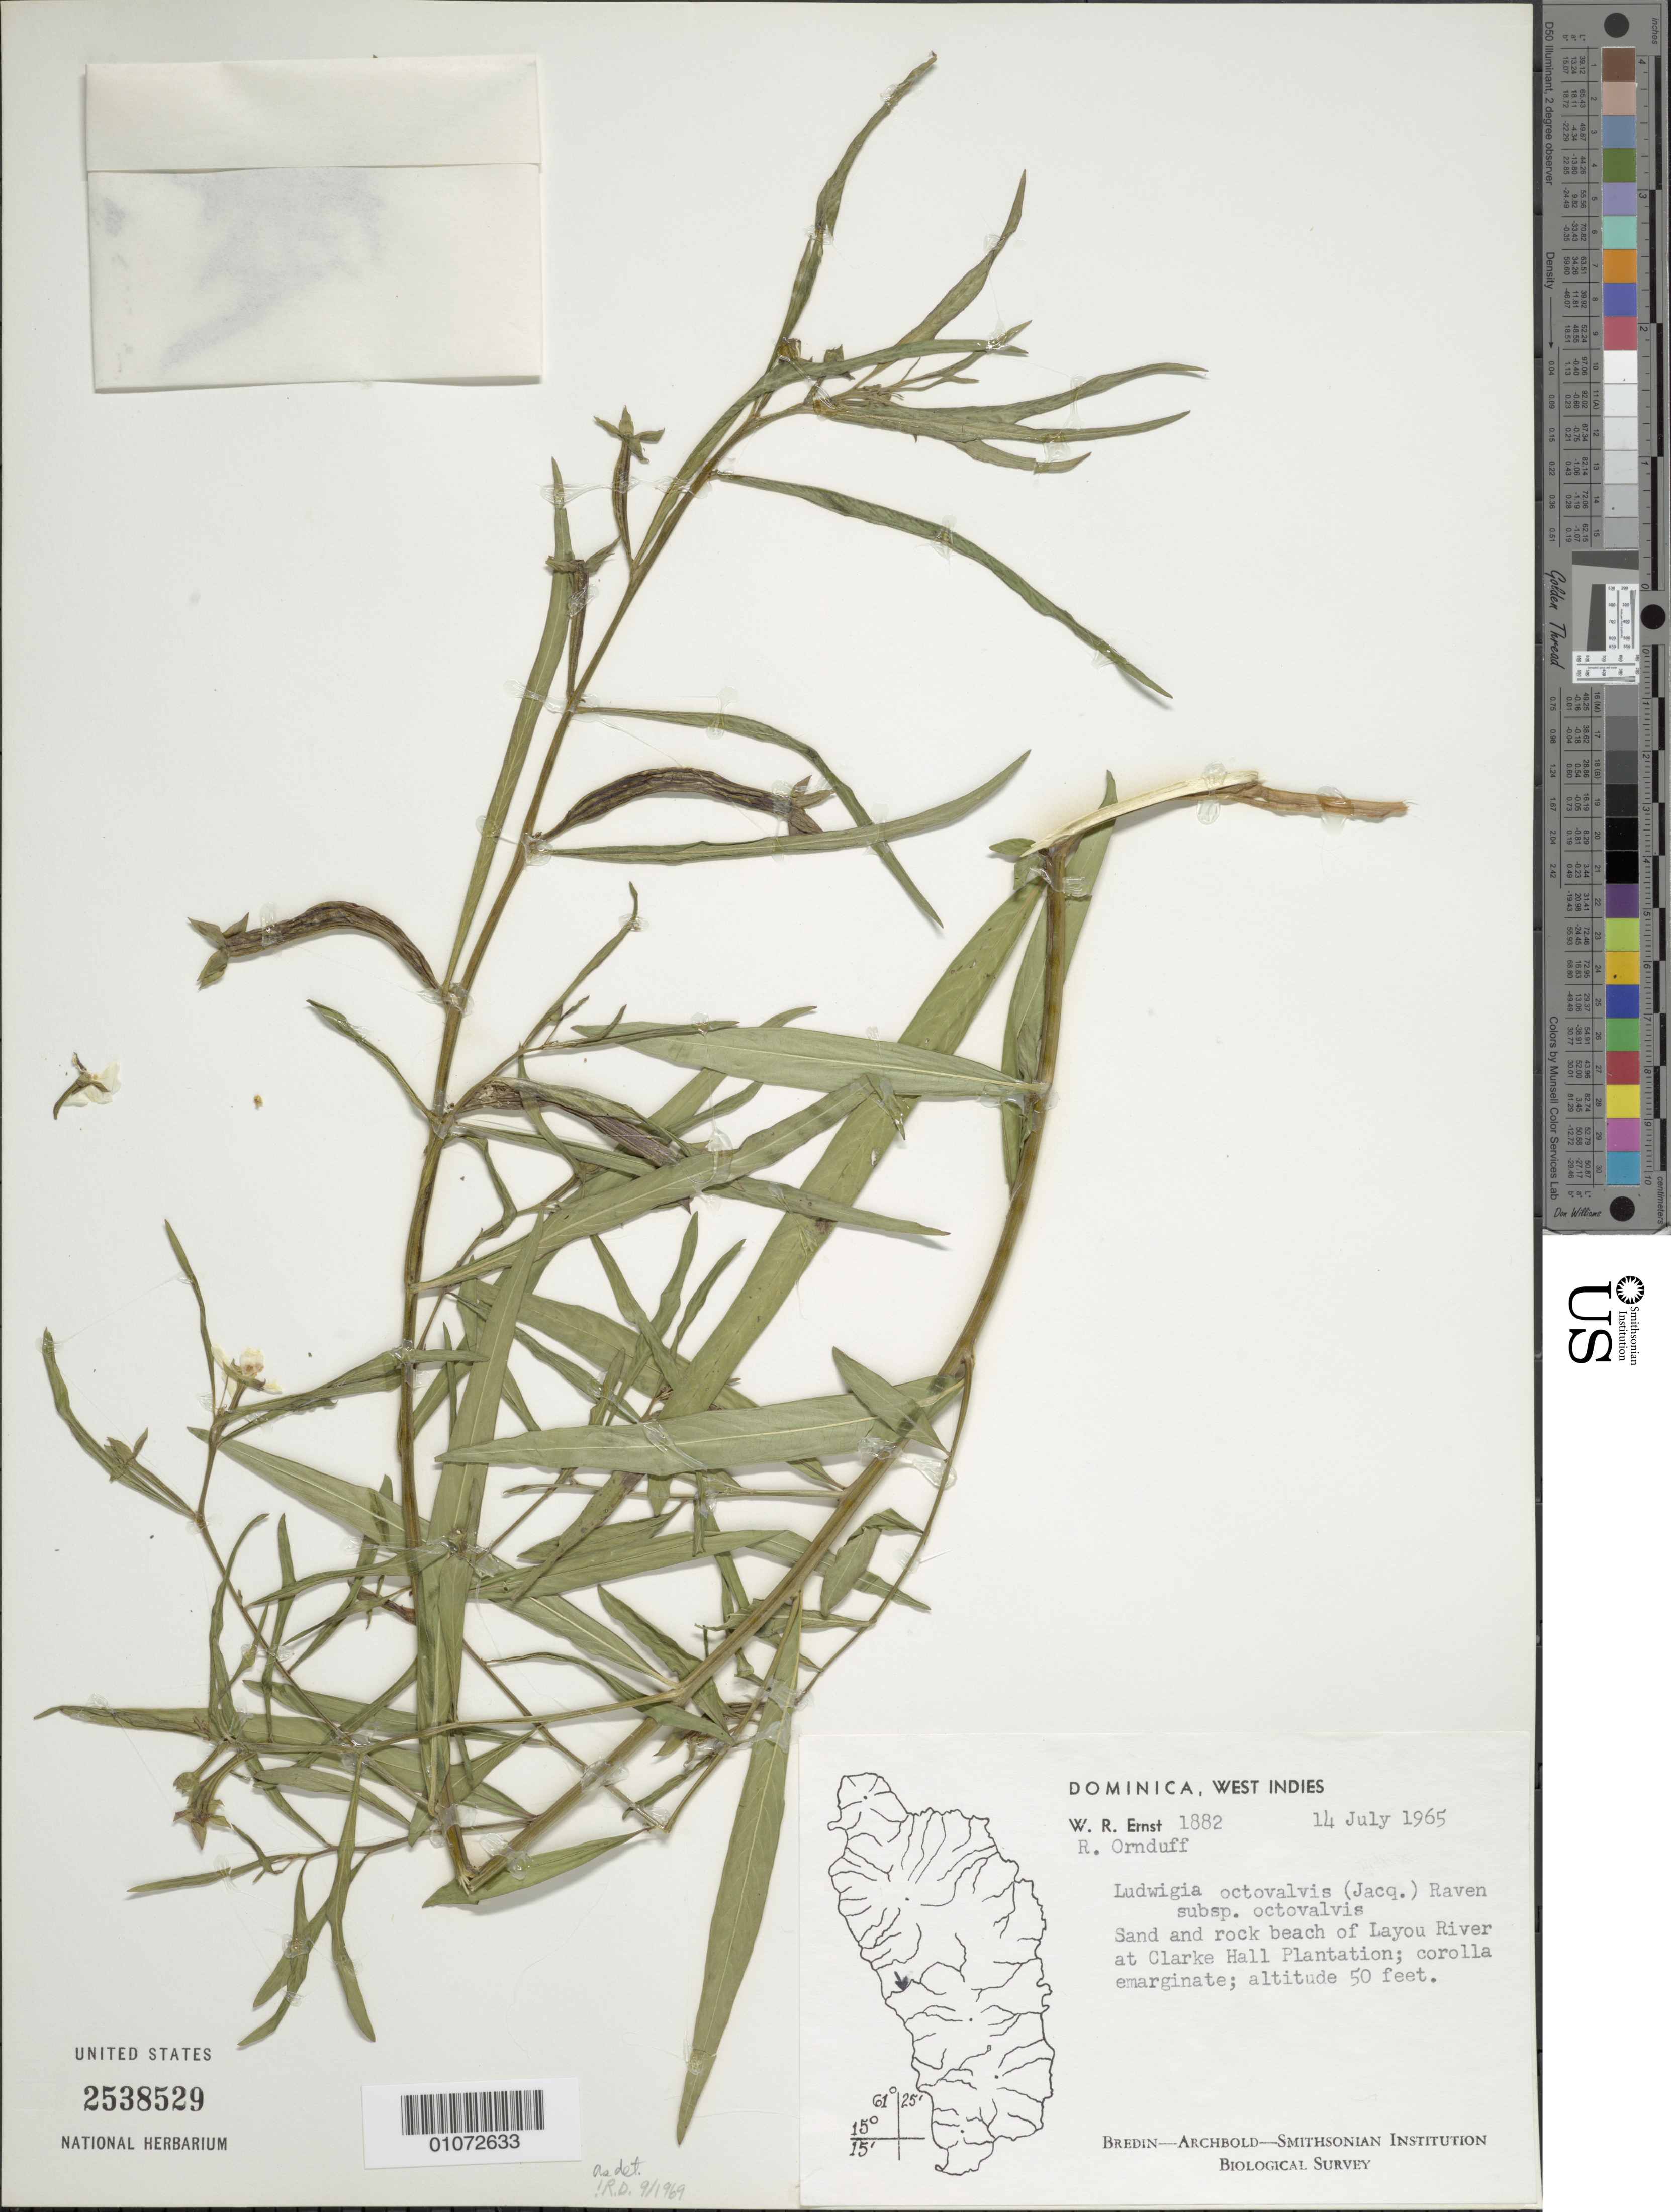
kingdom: Plantae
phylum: Tracheophyta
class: Magnoliopsida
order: Myrtales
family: Onagraceae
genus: Ludwigia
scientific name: Ludwigia octovalvis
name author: (Jacq.) P.H. Raven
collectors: W. R. Ernst & R. Ornduff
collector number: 1882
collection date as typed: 14 Jul 1965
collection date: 1965-07-14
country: Dominica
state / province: St. Joseph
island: Dominica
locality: Sand and rock beach of Layou River at Clarke Hall Plantation.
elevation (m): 15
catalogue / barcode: US 2538529